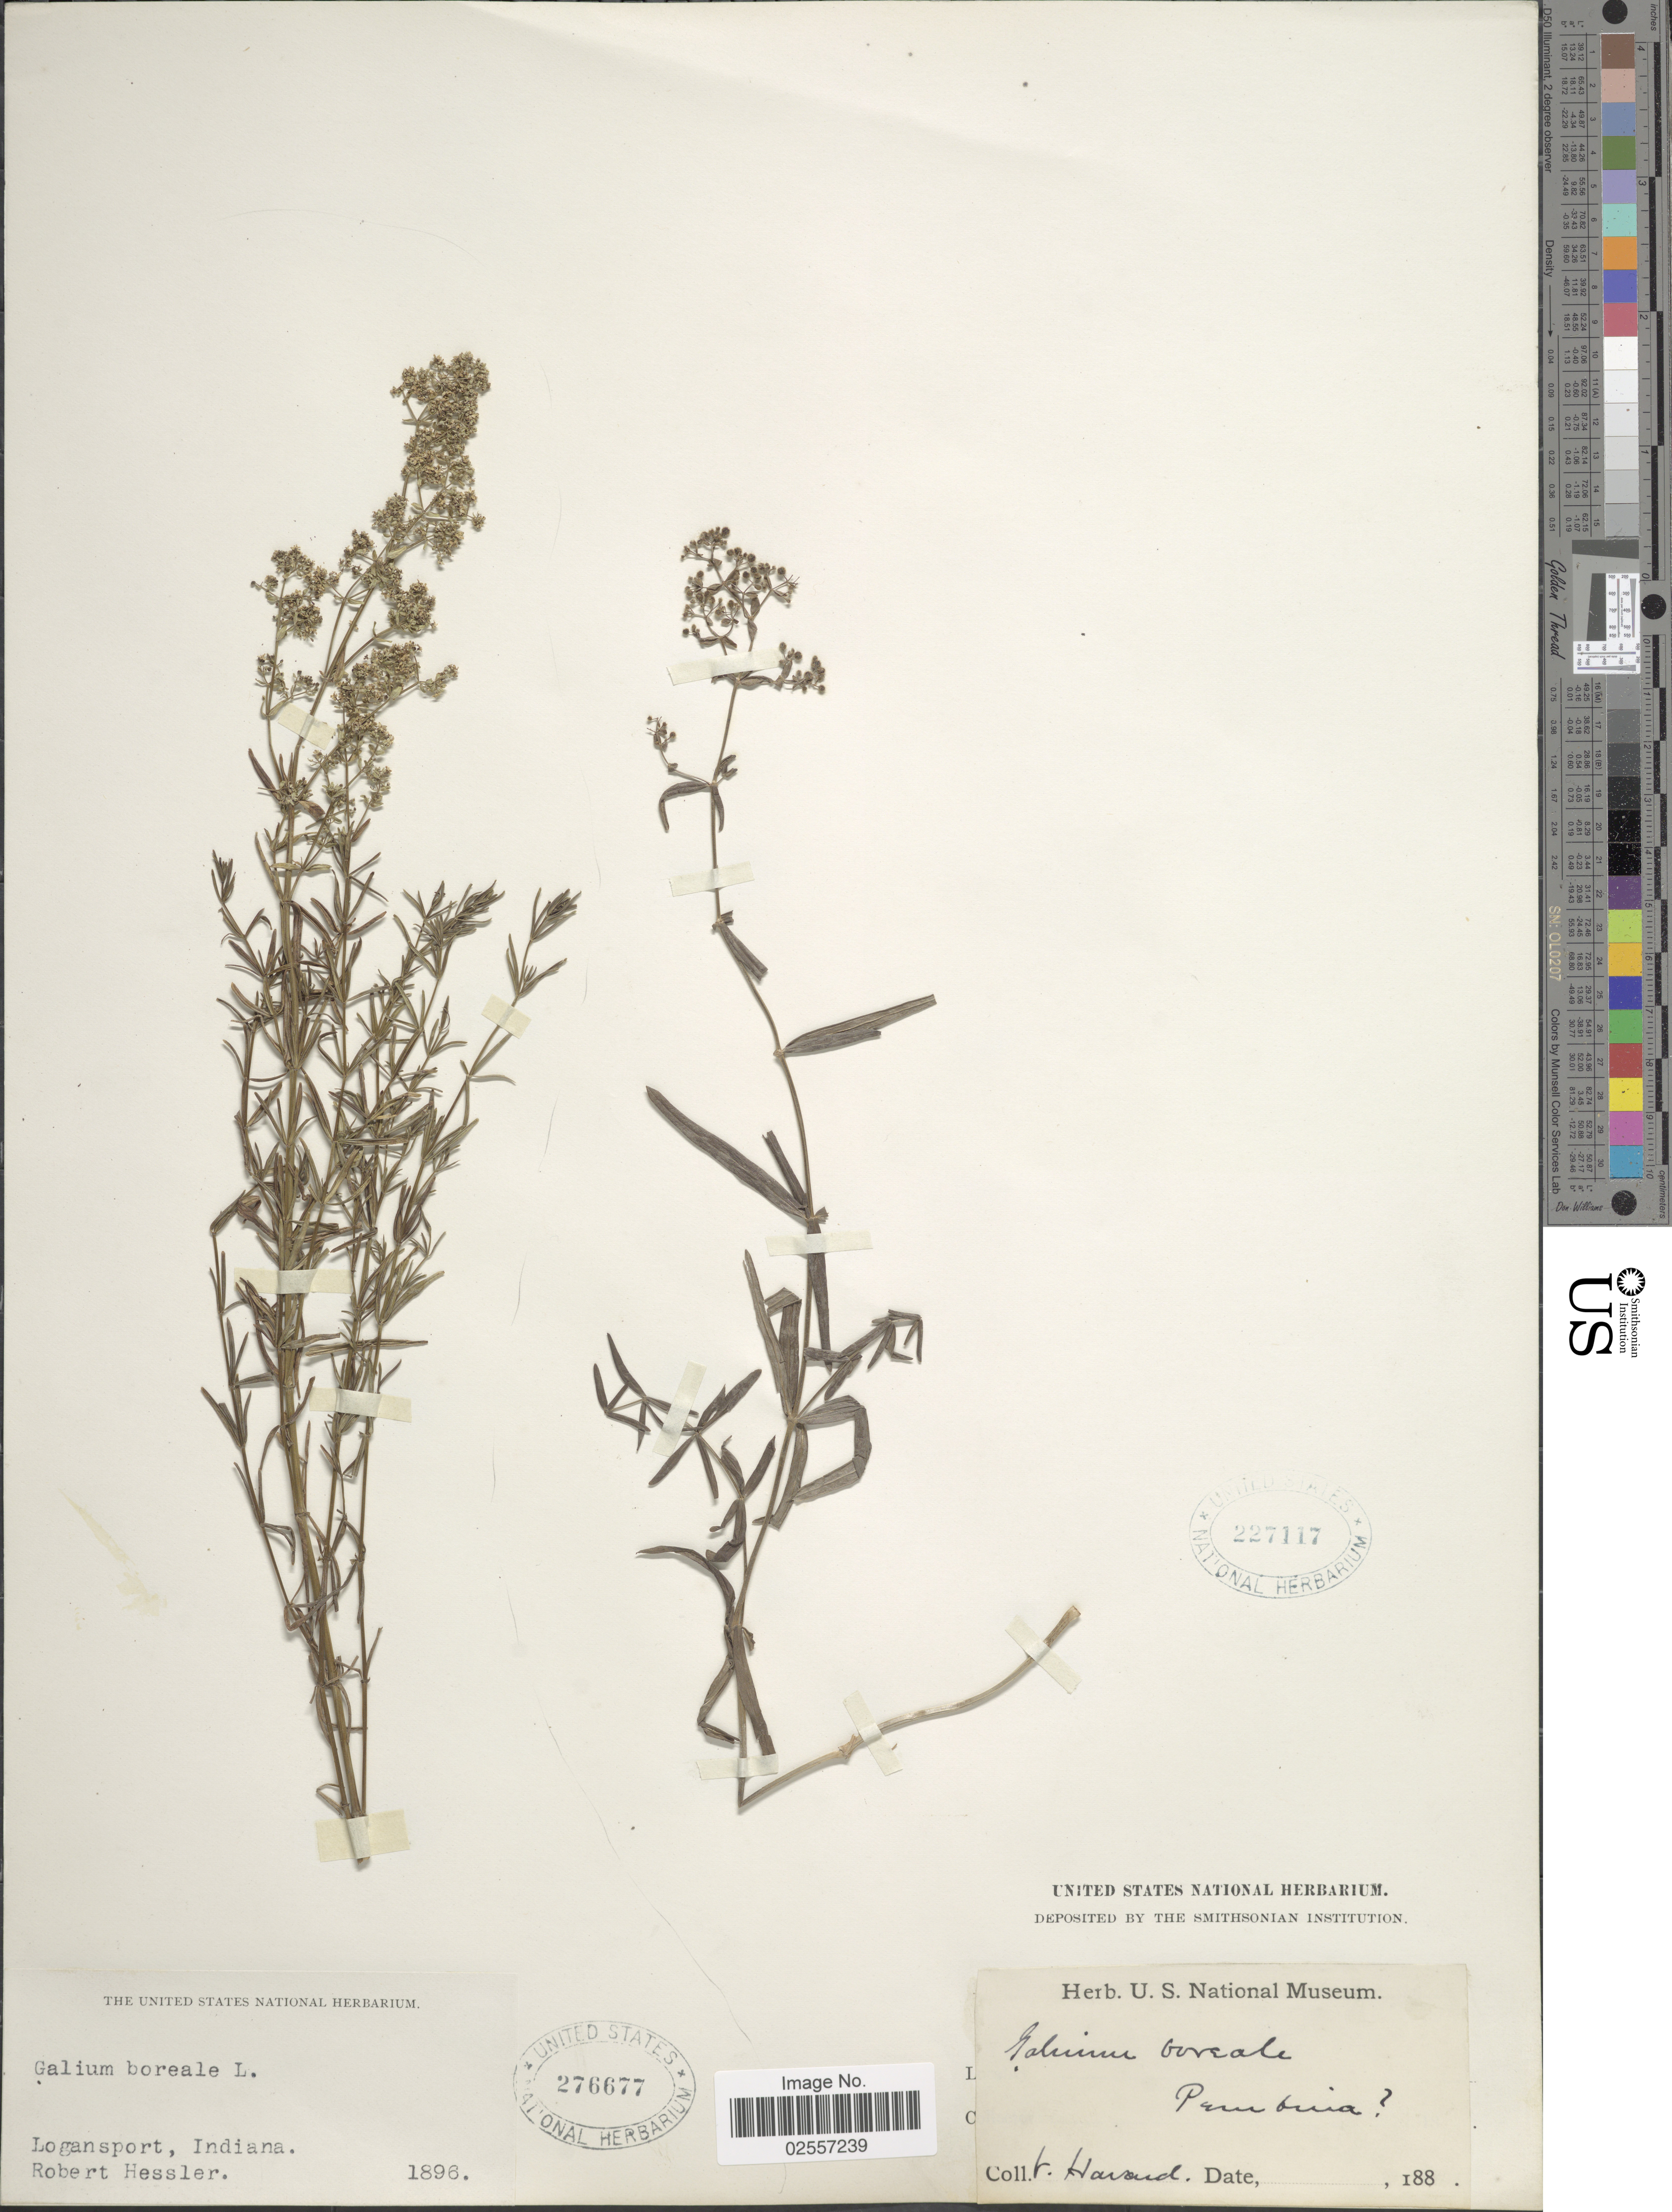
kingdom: Plantae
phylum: Tracheophyta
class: Magnoliopsida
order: Gentianales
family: Rubiaceae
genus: Galium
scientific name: Galium boreale L.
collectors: V. Havard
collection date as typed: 188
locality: Pembina [unsure placement]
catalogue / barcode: US 227117